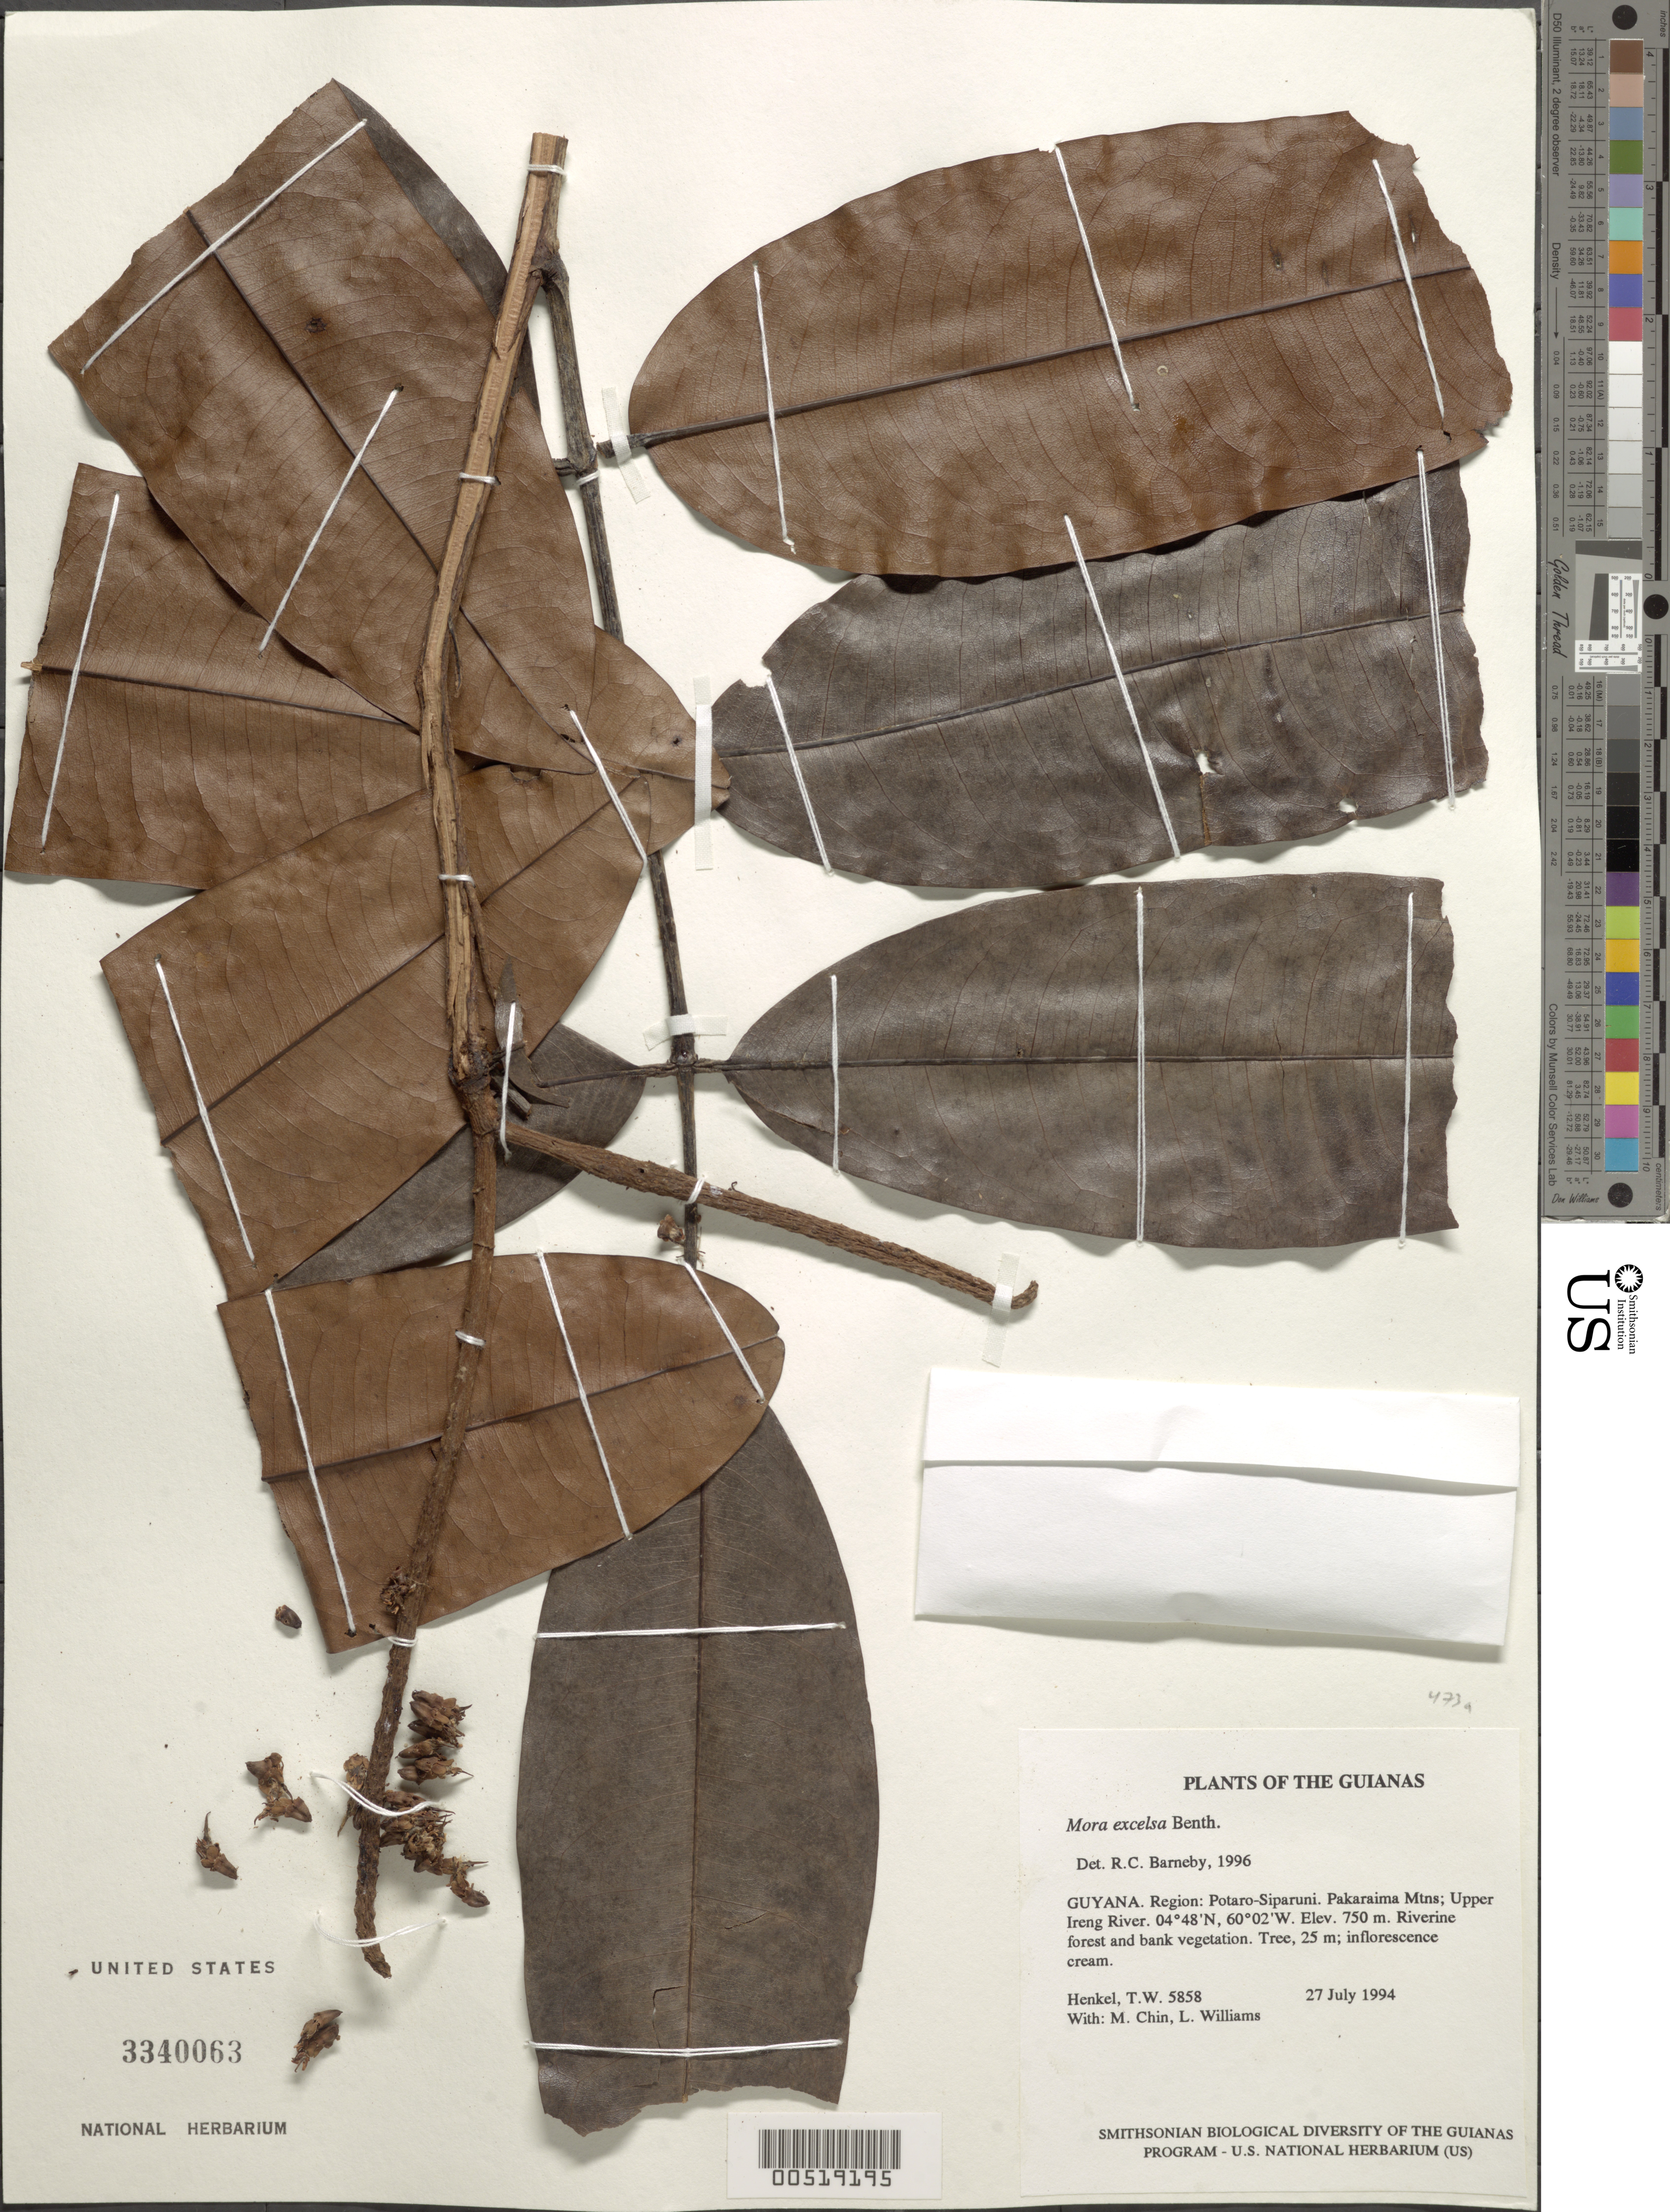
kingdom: Plantae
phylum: Tracheophyta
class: Magnoliopsida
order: Fabales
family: Fabaceae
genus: Mora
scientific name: Mora excelsa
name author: Benth.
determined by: Barneby, Rupert C., (NY)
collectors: T. Henkel, M. Chin & L. Williams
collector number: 5858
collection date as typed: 27 July 1994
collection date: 1994-07-27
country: Guyana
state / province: Potaro-Siparuni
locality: Pakaraima Mtns; Upper Ireng River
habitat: Riverine forest and bank vegetation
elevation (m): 750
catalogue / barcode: US 3340063